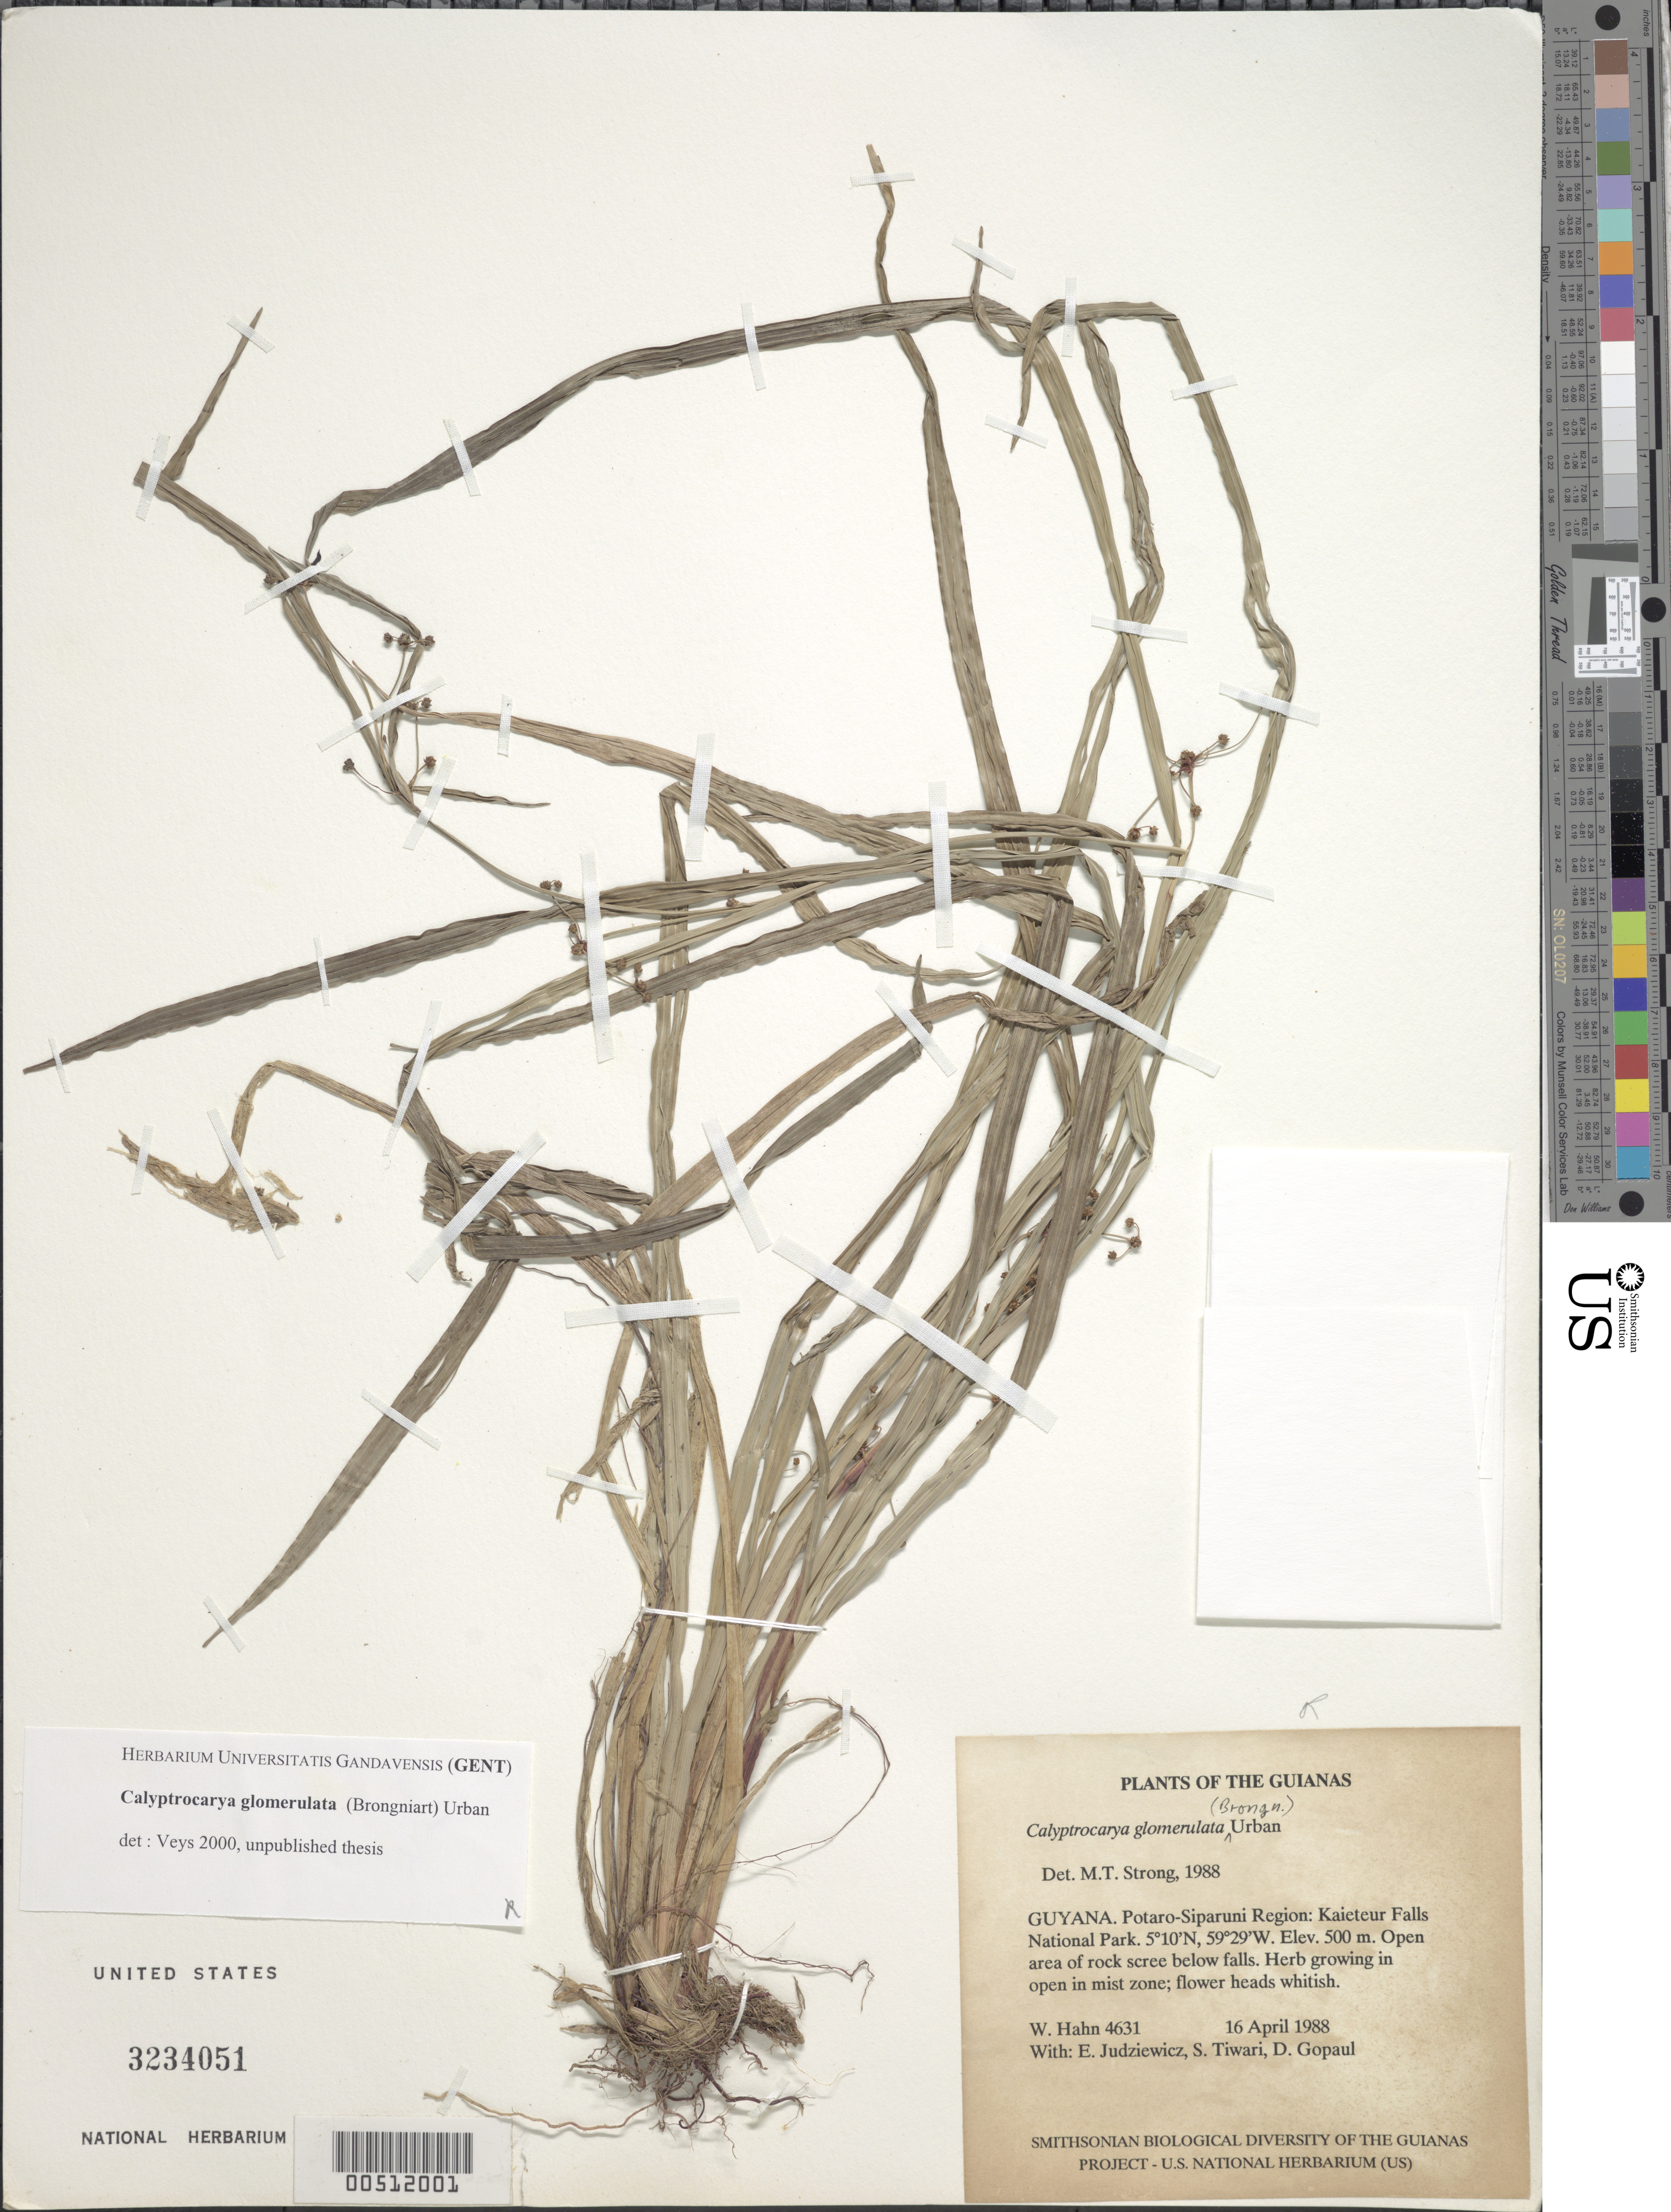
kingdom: Plantae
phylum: Tracheophyta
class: Liliopsida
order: Poales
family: Cyperaceae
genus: Calyptrocarya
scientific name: Calyptrocarya glomerulata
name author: (Brongn.) Urb.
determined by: Strong, M. T., (US), Smithsonian Institution - National Museum of Natural History (UNITED STATES)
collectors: W. Hahn, E. J. Judziewicz, S. Tiwari & D. Gopaul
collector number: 4631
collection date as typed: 16 April 1988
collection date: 1988-04-16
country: Guyana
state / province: Potaro-Siparuni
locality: Kaieteur Falls National Park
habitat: Open area of rock scree below falls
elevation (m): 500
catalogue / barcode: US 3234051